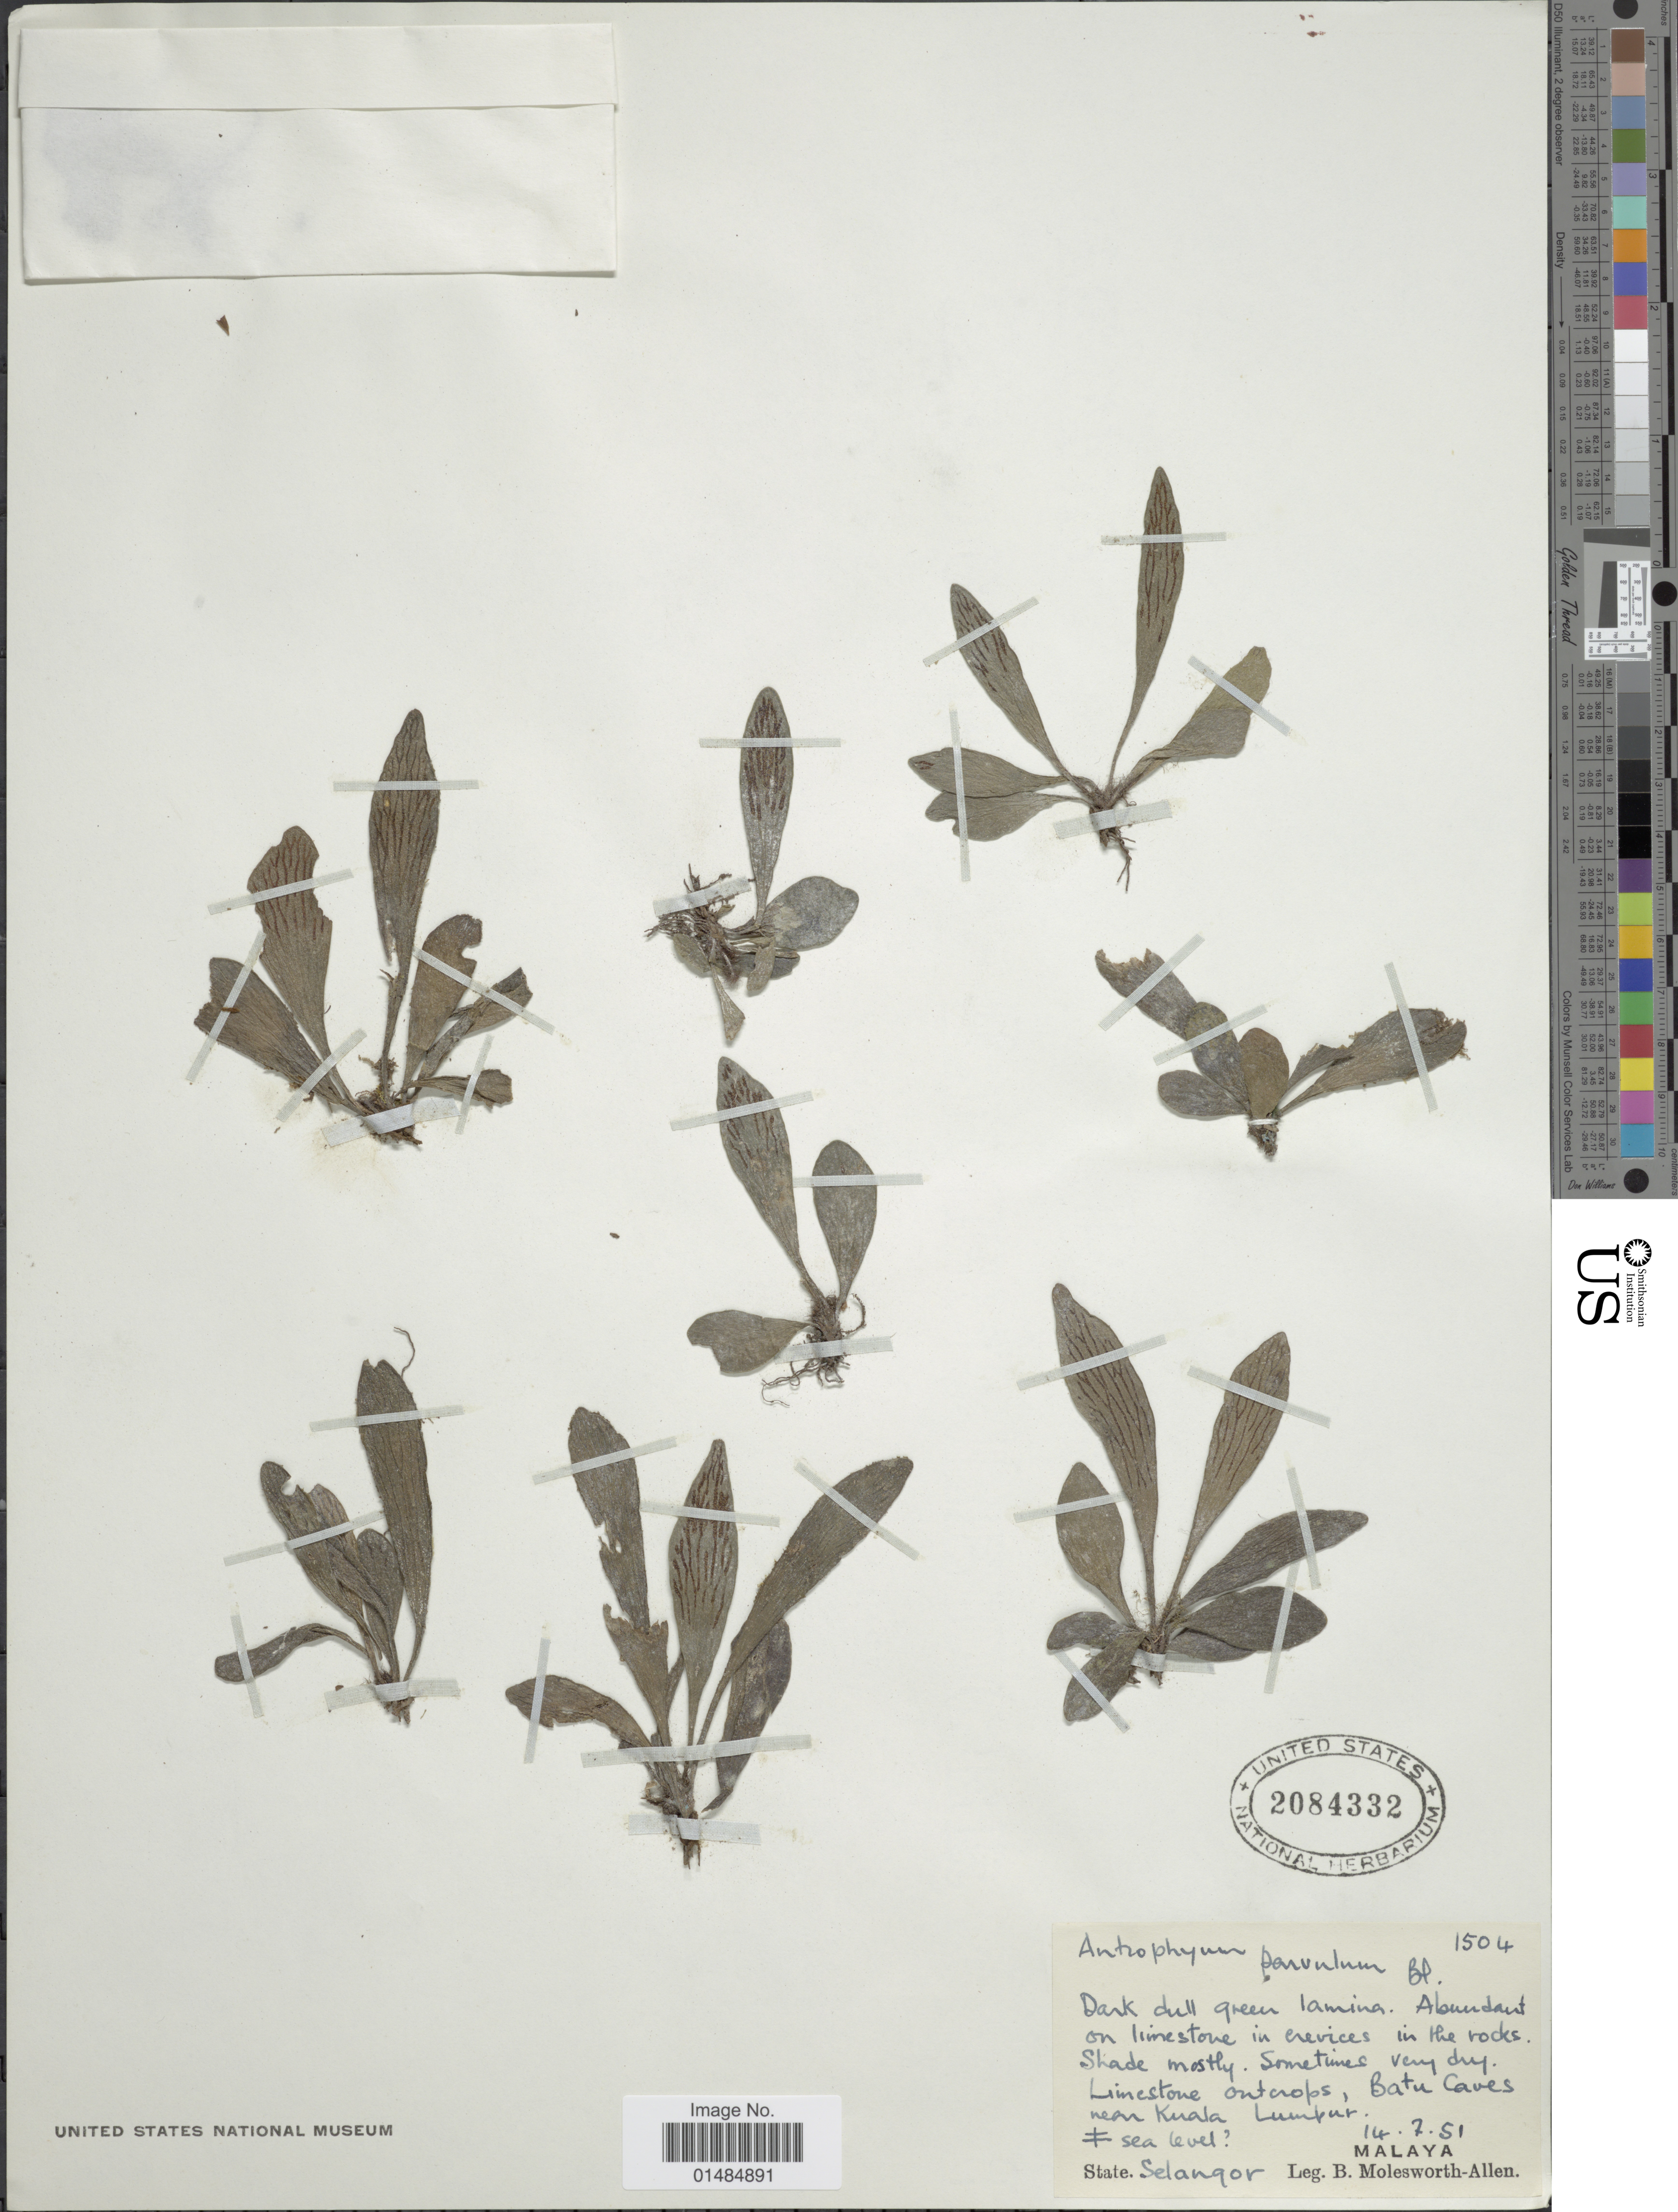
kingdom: Plantae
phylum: Tracheophyta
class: Polypodiopsida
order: Polypodiales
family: Pteridaceae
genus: Antrophyum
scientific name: Antrophyum parvulum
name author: Blume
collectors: B. E. G. Molesworth-Allen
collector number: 1504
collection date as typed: Transcribed d/m/y: 14/7/51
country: Malaysia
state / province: Kuala Lumpur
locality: Batu Caves near Kuala Lumpur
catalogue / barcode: US 2084332